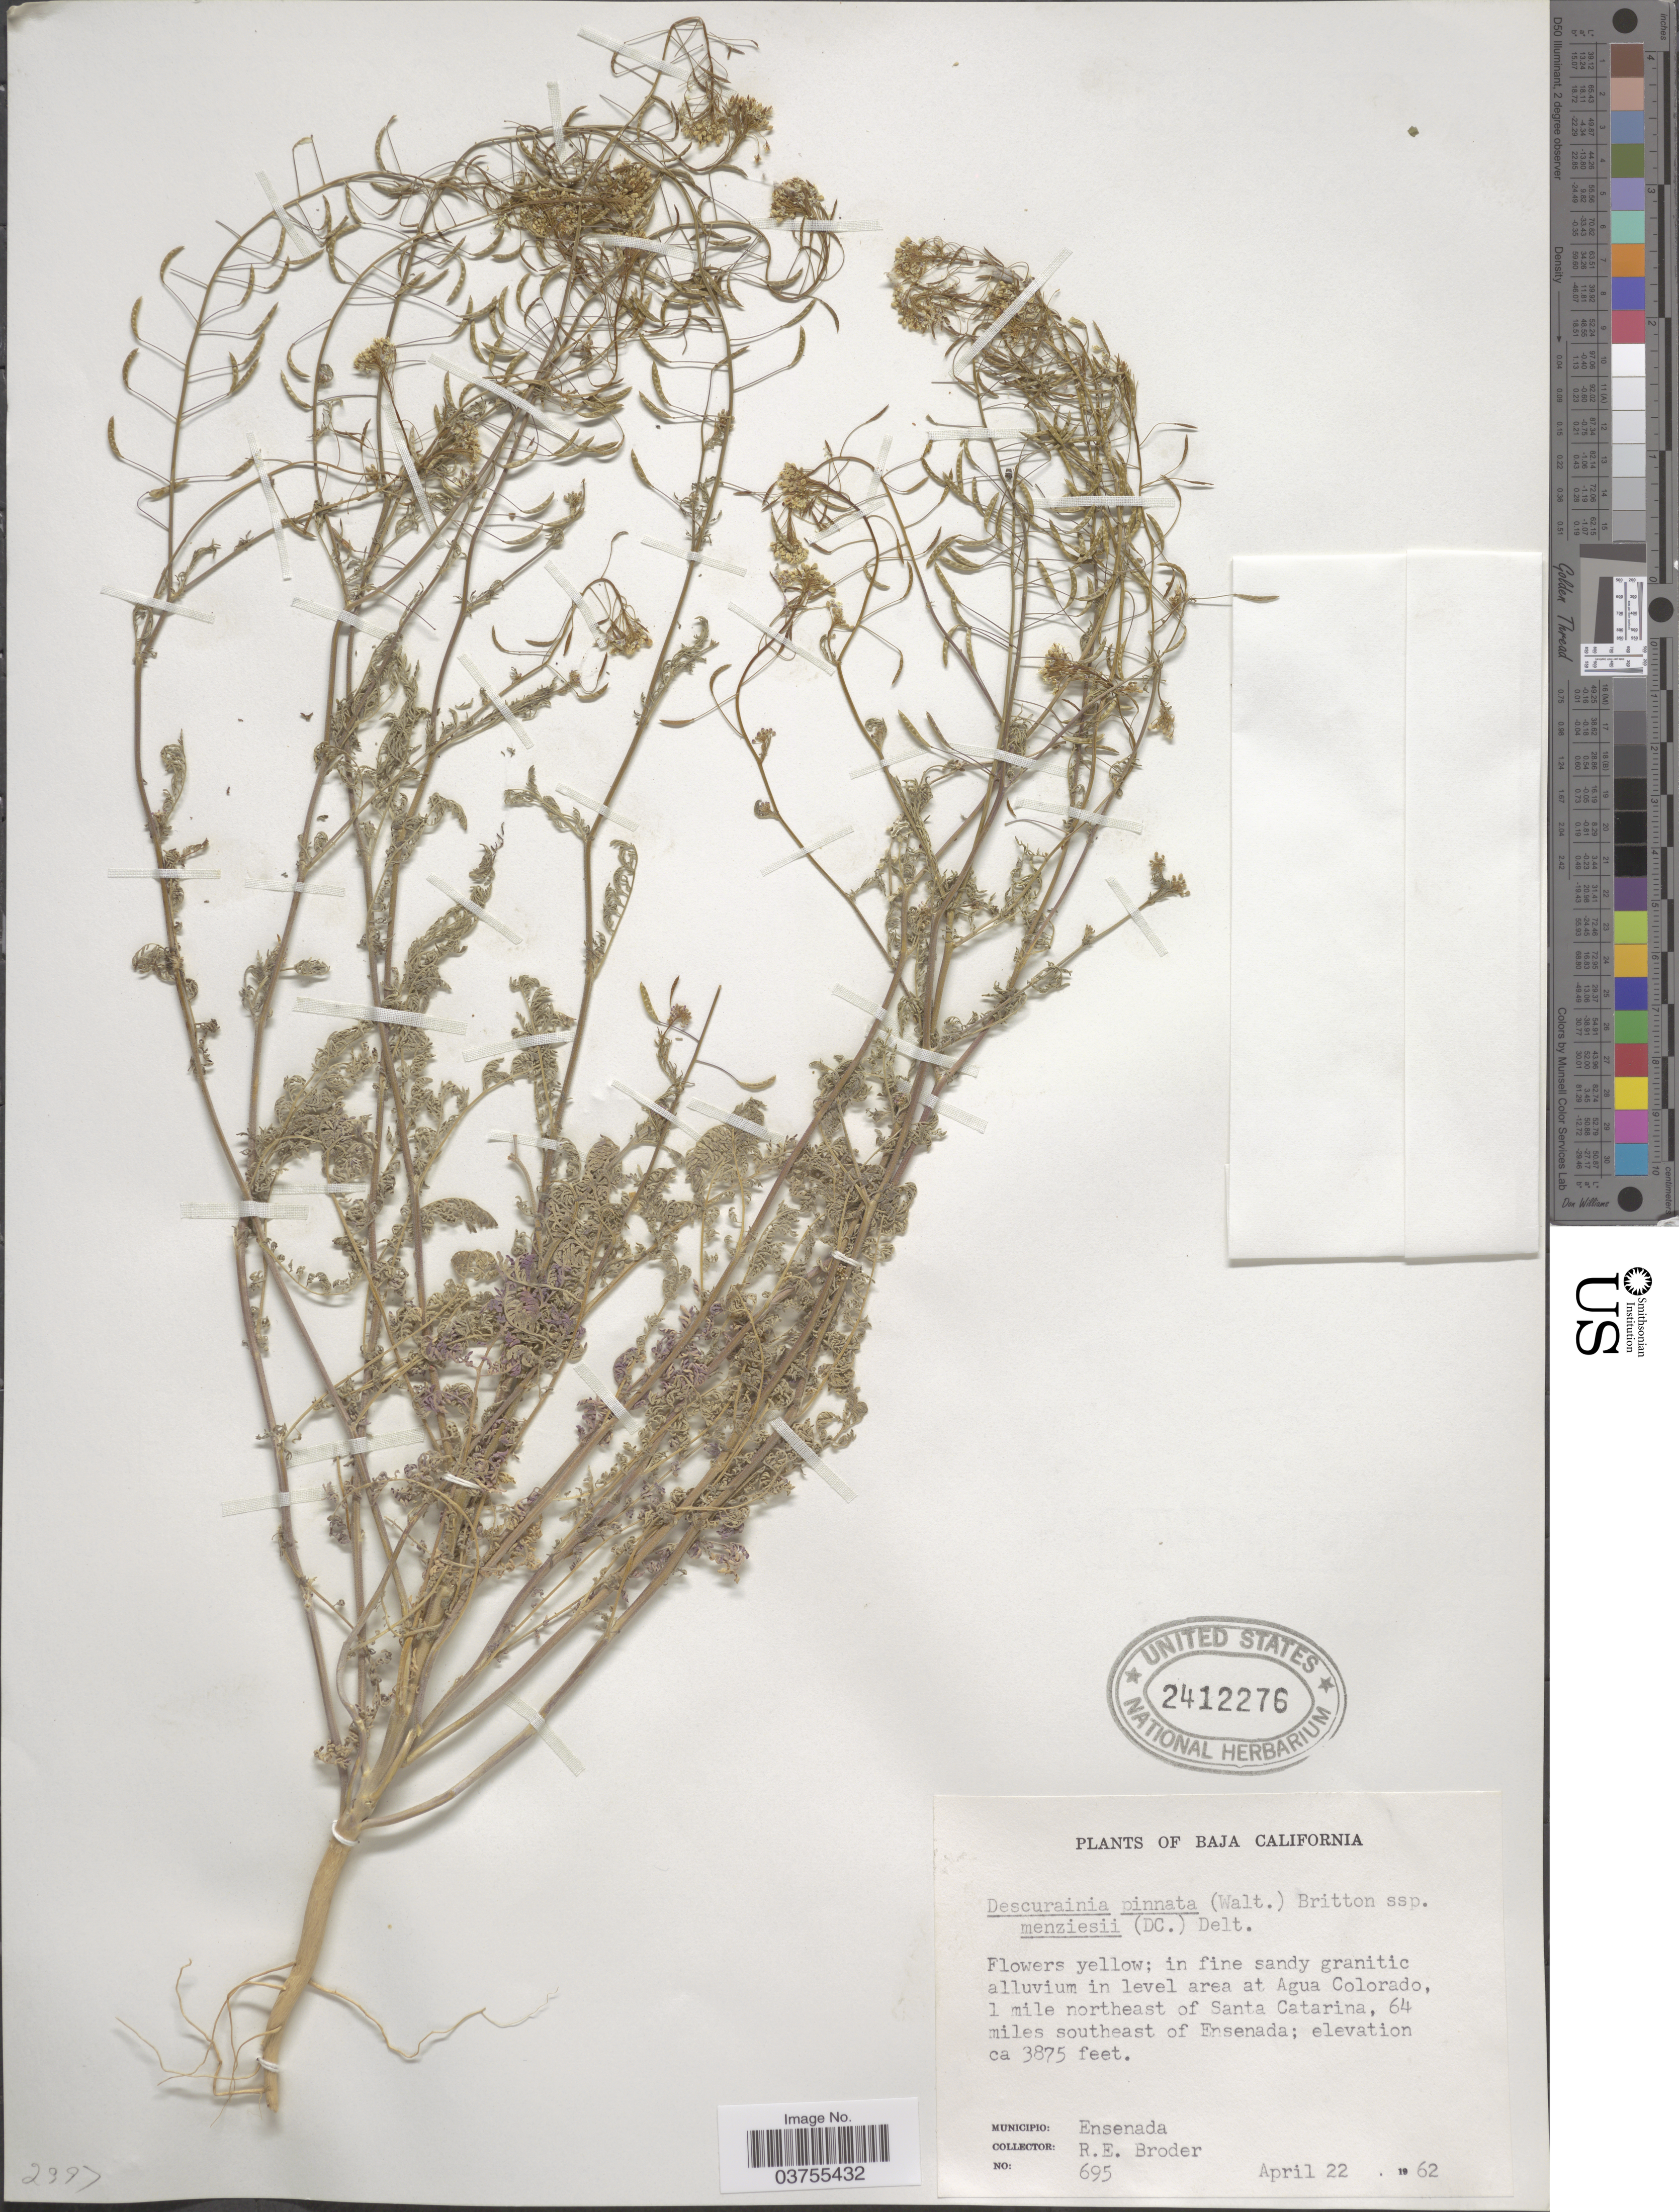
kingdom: Plantae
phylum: Tracheophyta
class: Magnoliopsida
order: Brassicales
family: Brassicaceae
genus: Descurainia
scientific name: Descurainia pinnata subsp. menziesii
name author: (DC.) Detling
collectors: R. Broder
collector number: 695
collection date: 1962-04-22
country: Mexico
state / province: Baja California Norte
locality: In fine sandy granatic alluvium in level area at Agua Colorado, 1 mile northeast of Santa Catarina, 64 miles southeast of Ensenda. Municipio: Ensenada.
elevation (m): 1181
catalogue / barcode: US 2412276